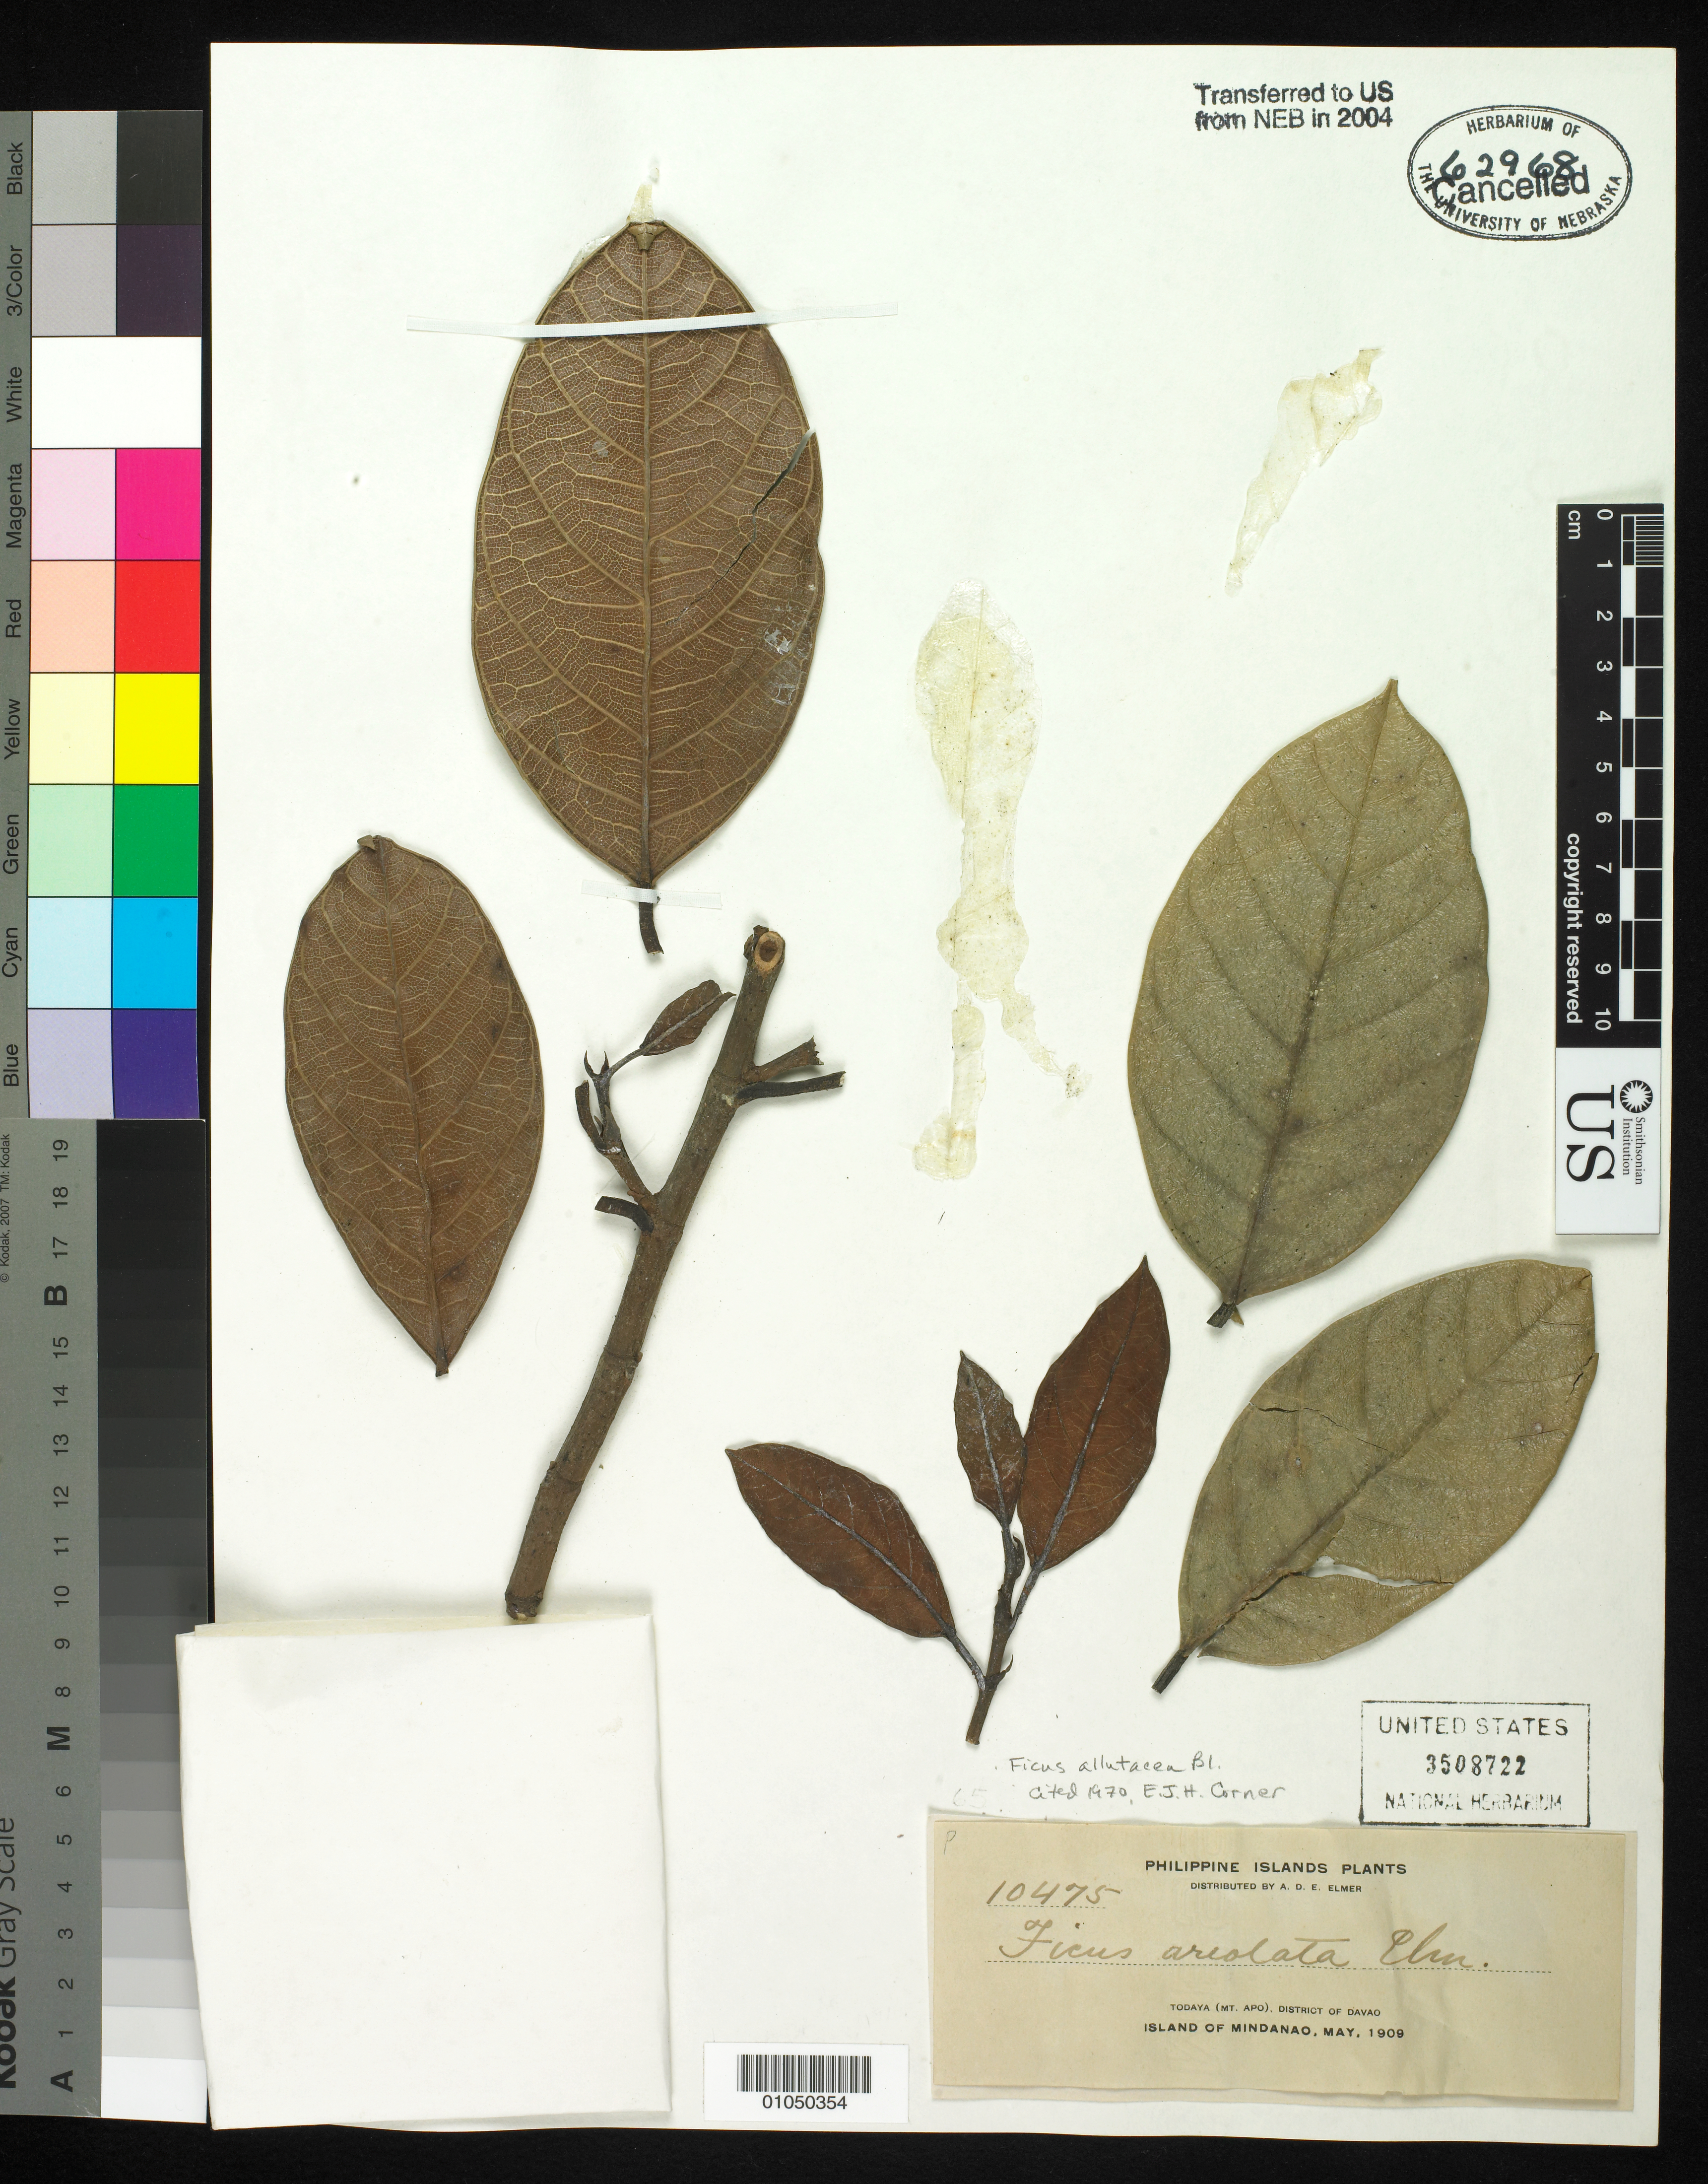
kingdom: Plantae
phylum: Tracheophyta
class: Magnoliopsida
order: Rosales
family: Moraceae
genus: Ficus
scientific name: Ficus areolata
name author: Elmer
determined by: Smith, Stephen F., (US), NMNH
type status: Isotype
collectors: A. D. E. Elmer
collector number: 10475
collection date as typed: May 1909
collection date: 1909-05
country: Philippines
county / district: Davao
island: Mindanao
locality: Todaya (Mt. Apo), District of Davao, Island of Mindanao.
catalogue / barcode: US 3508722